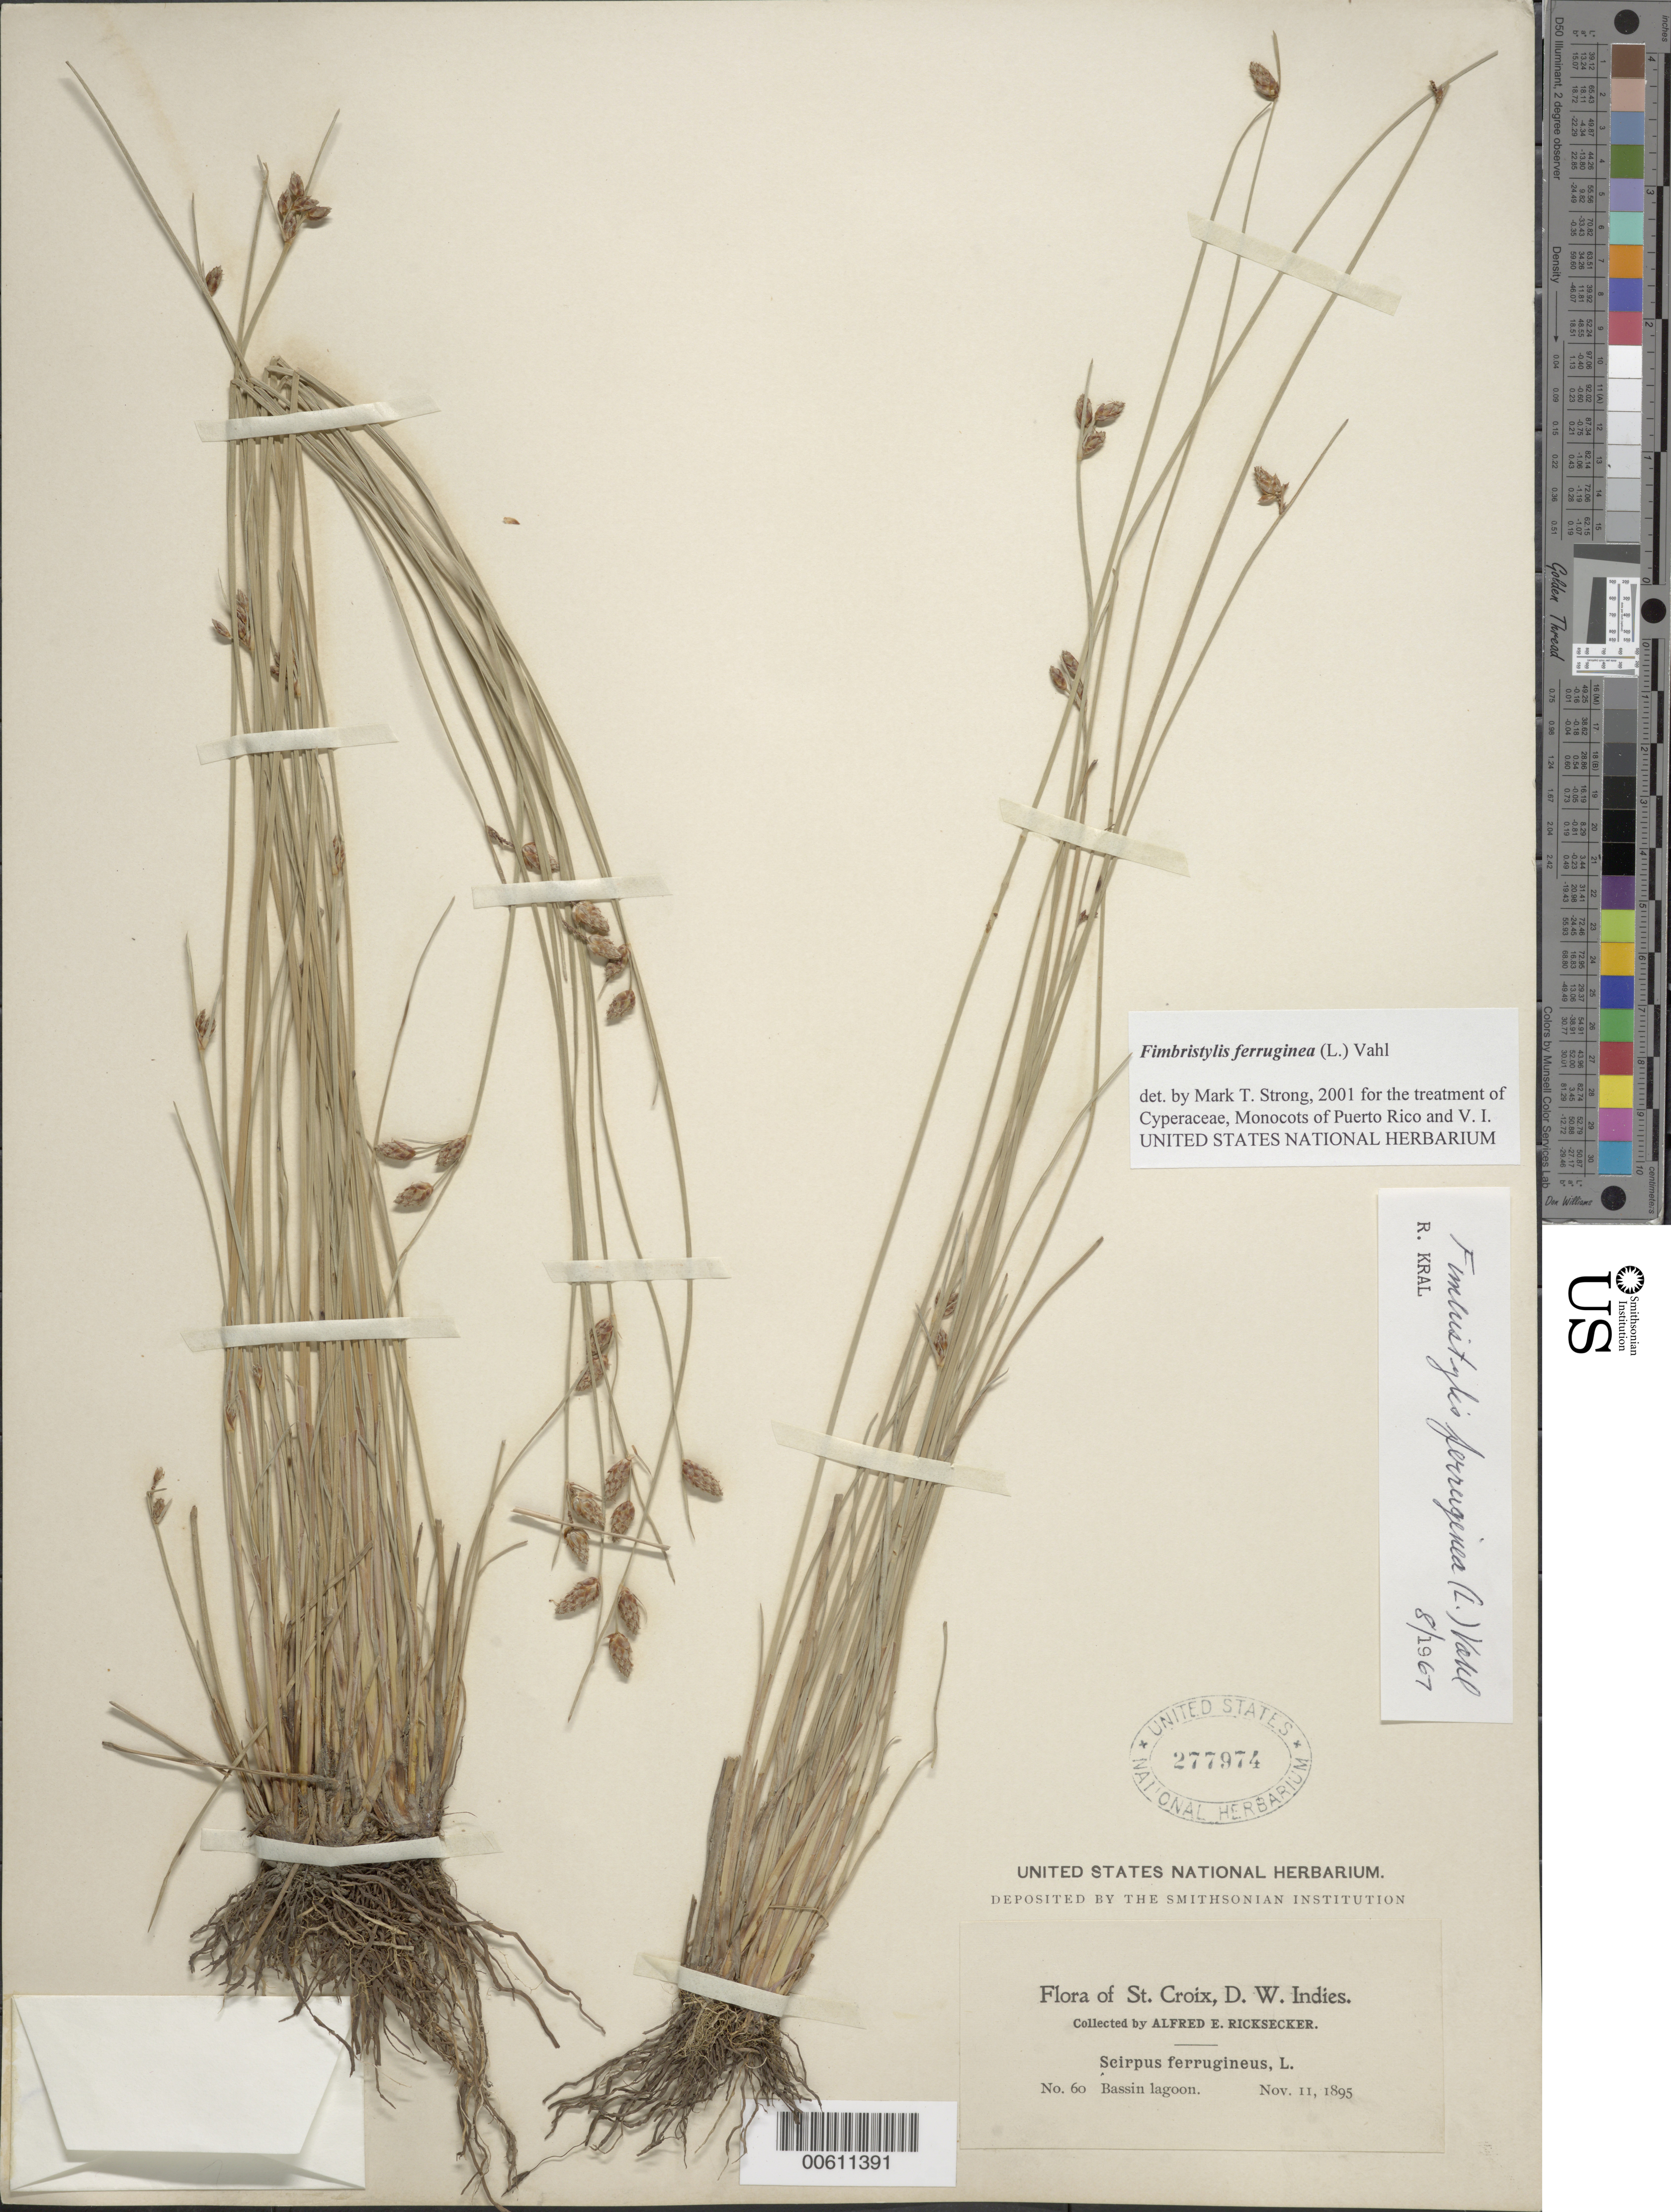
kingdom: Plantae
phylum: Tracheophyta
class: Liliopsida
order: Poales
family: Cyperaceae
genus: Fimbristylis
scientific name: Fimbristylis ferruginea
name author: (L.) Vahl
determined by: Strong, M. T., (US), Smithsonian Institution - National Museum of Natural History (UNITED STATES)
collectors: A. E. Ricksecker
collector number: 60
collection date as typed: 11 Nov 1895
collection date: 1895-11-11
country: U.S. Virgin Islands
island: St. Croix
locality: St. Croix: Bassin Lagoon.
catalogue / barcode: US 277974